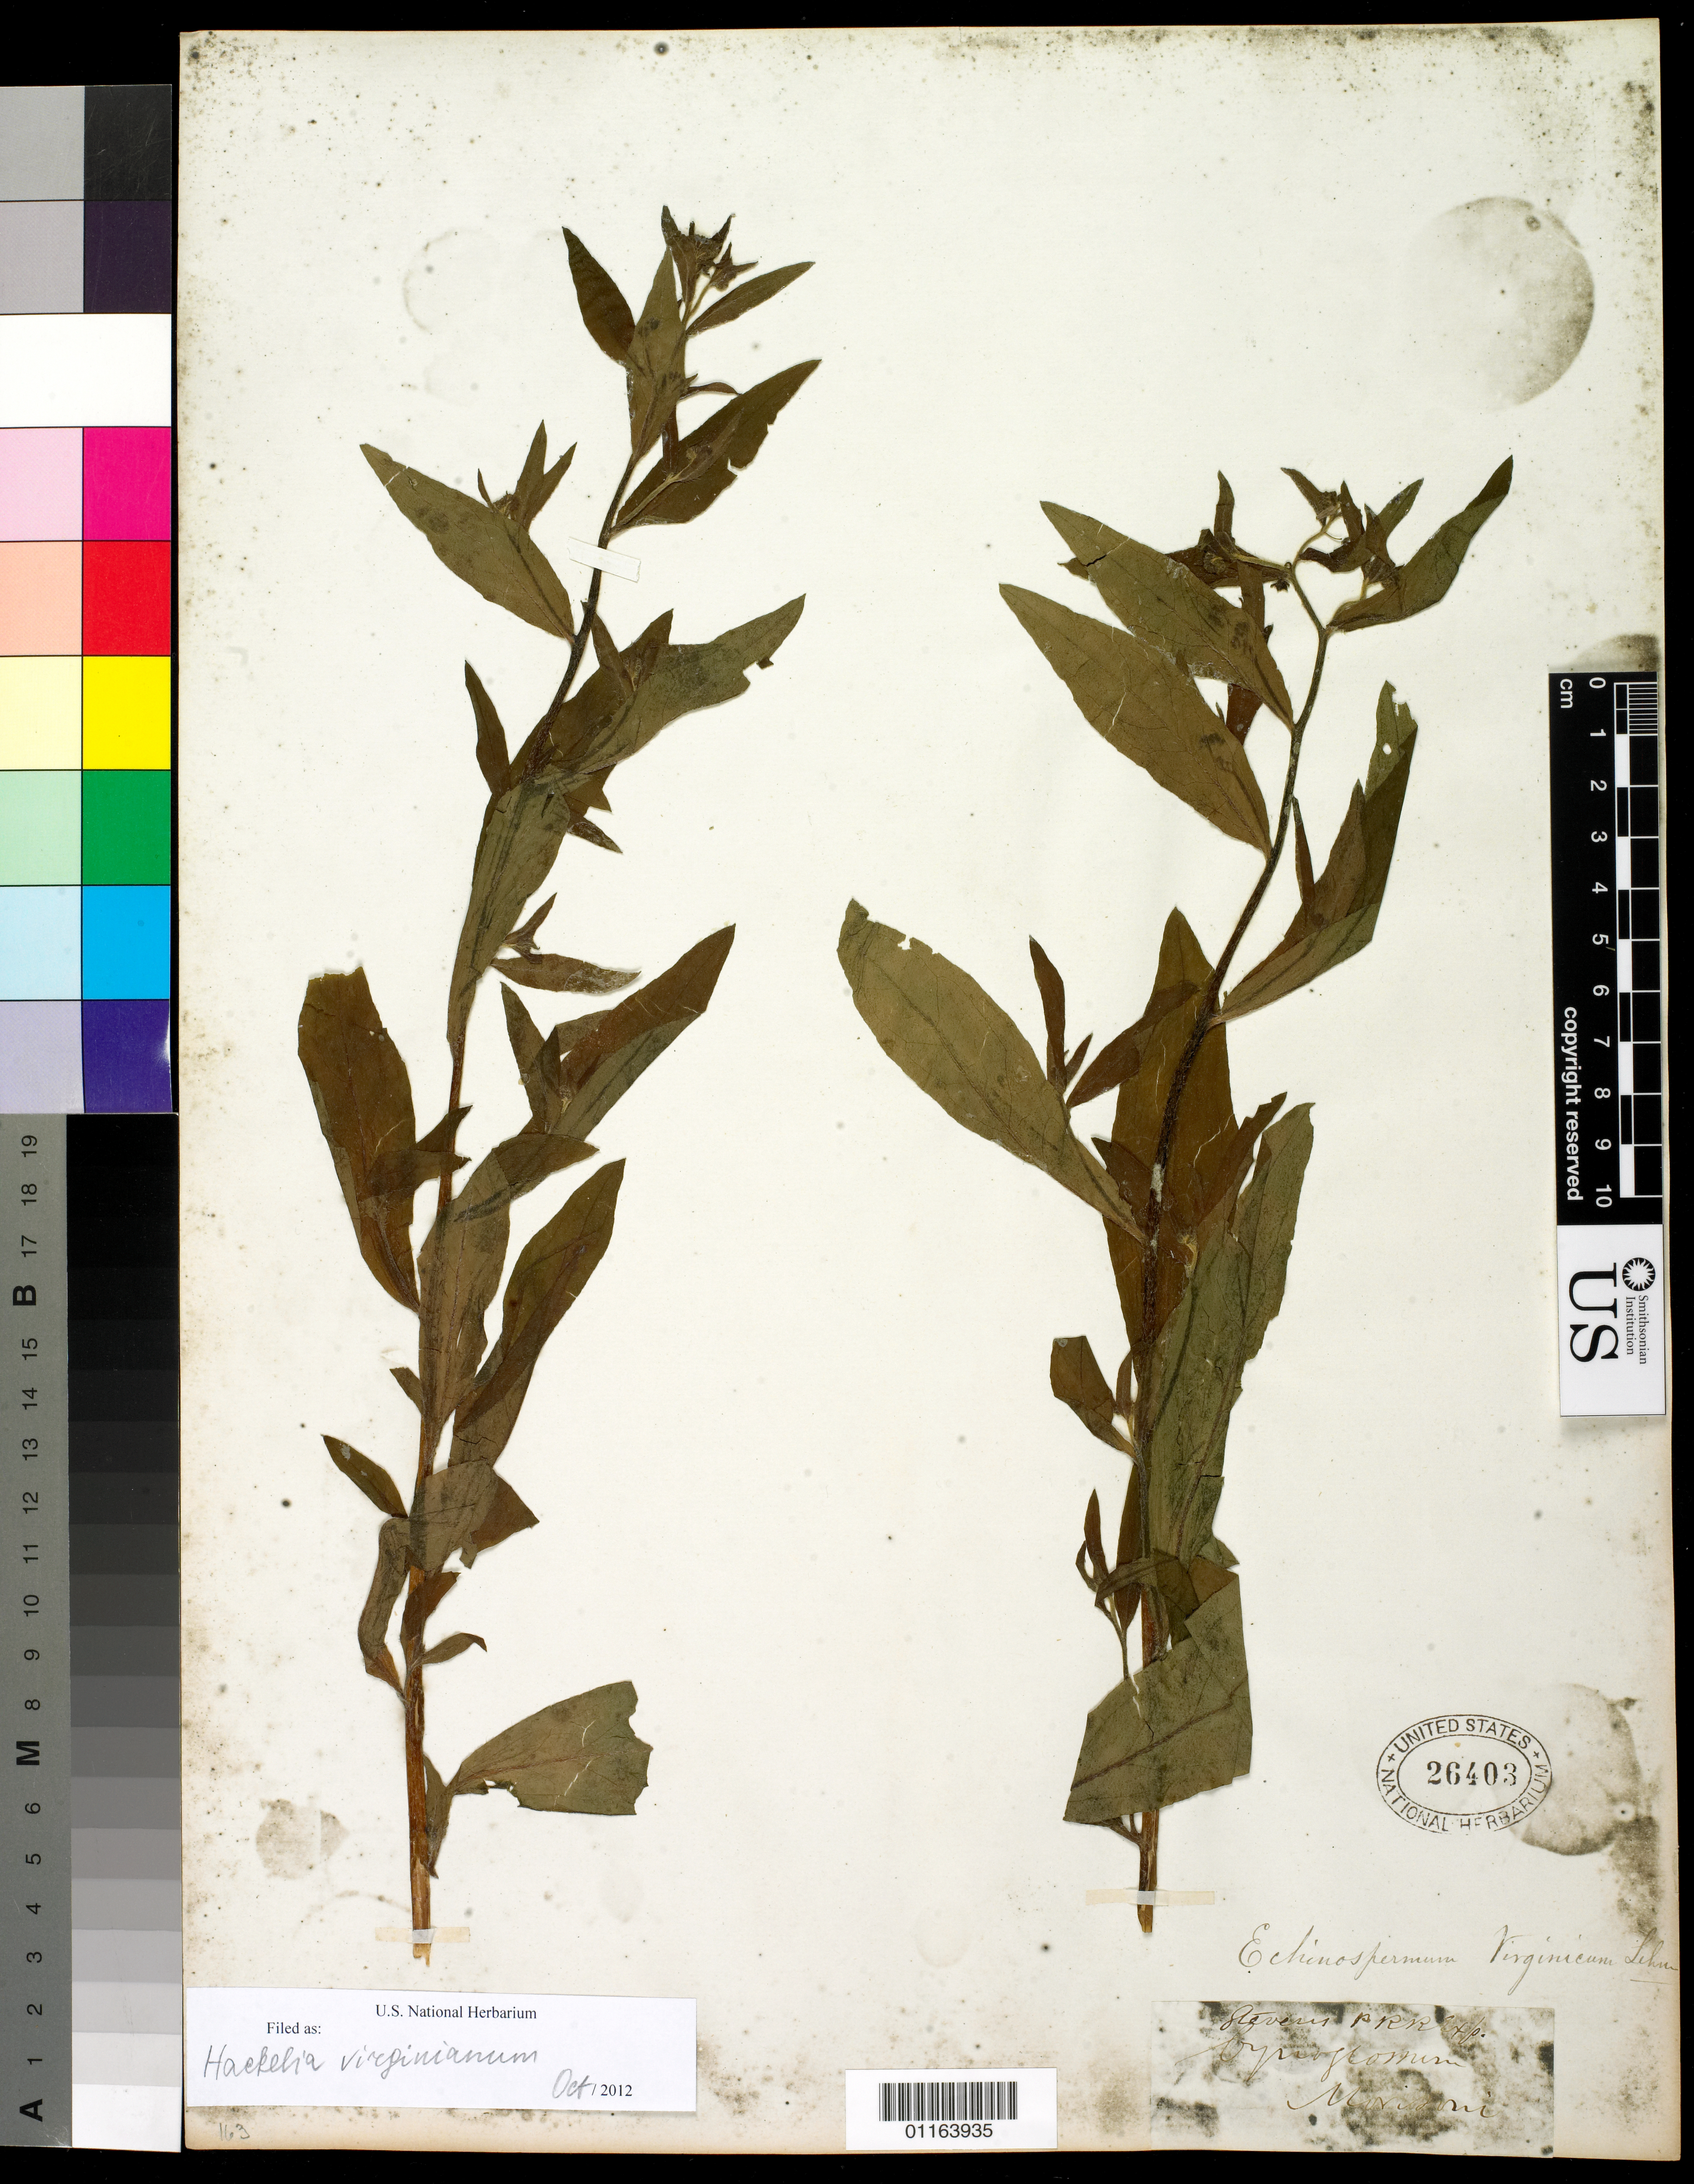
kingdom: Plantae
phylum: Tracheophyta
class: Magnoliopsida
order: Boraginales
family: Boraginaceae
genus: Hackelia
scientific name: Hackelia virginiana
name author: (L.) I.M. Johnst.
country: United States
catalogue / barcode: US 26403